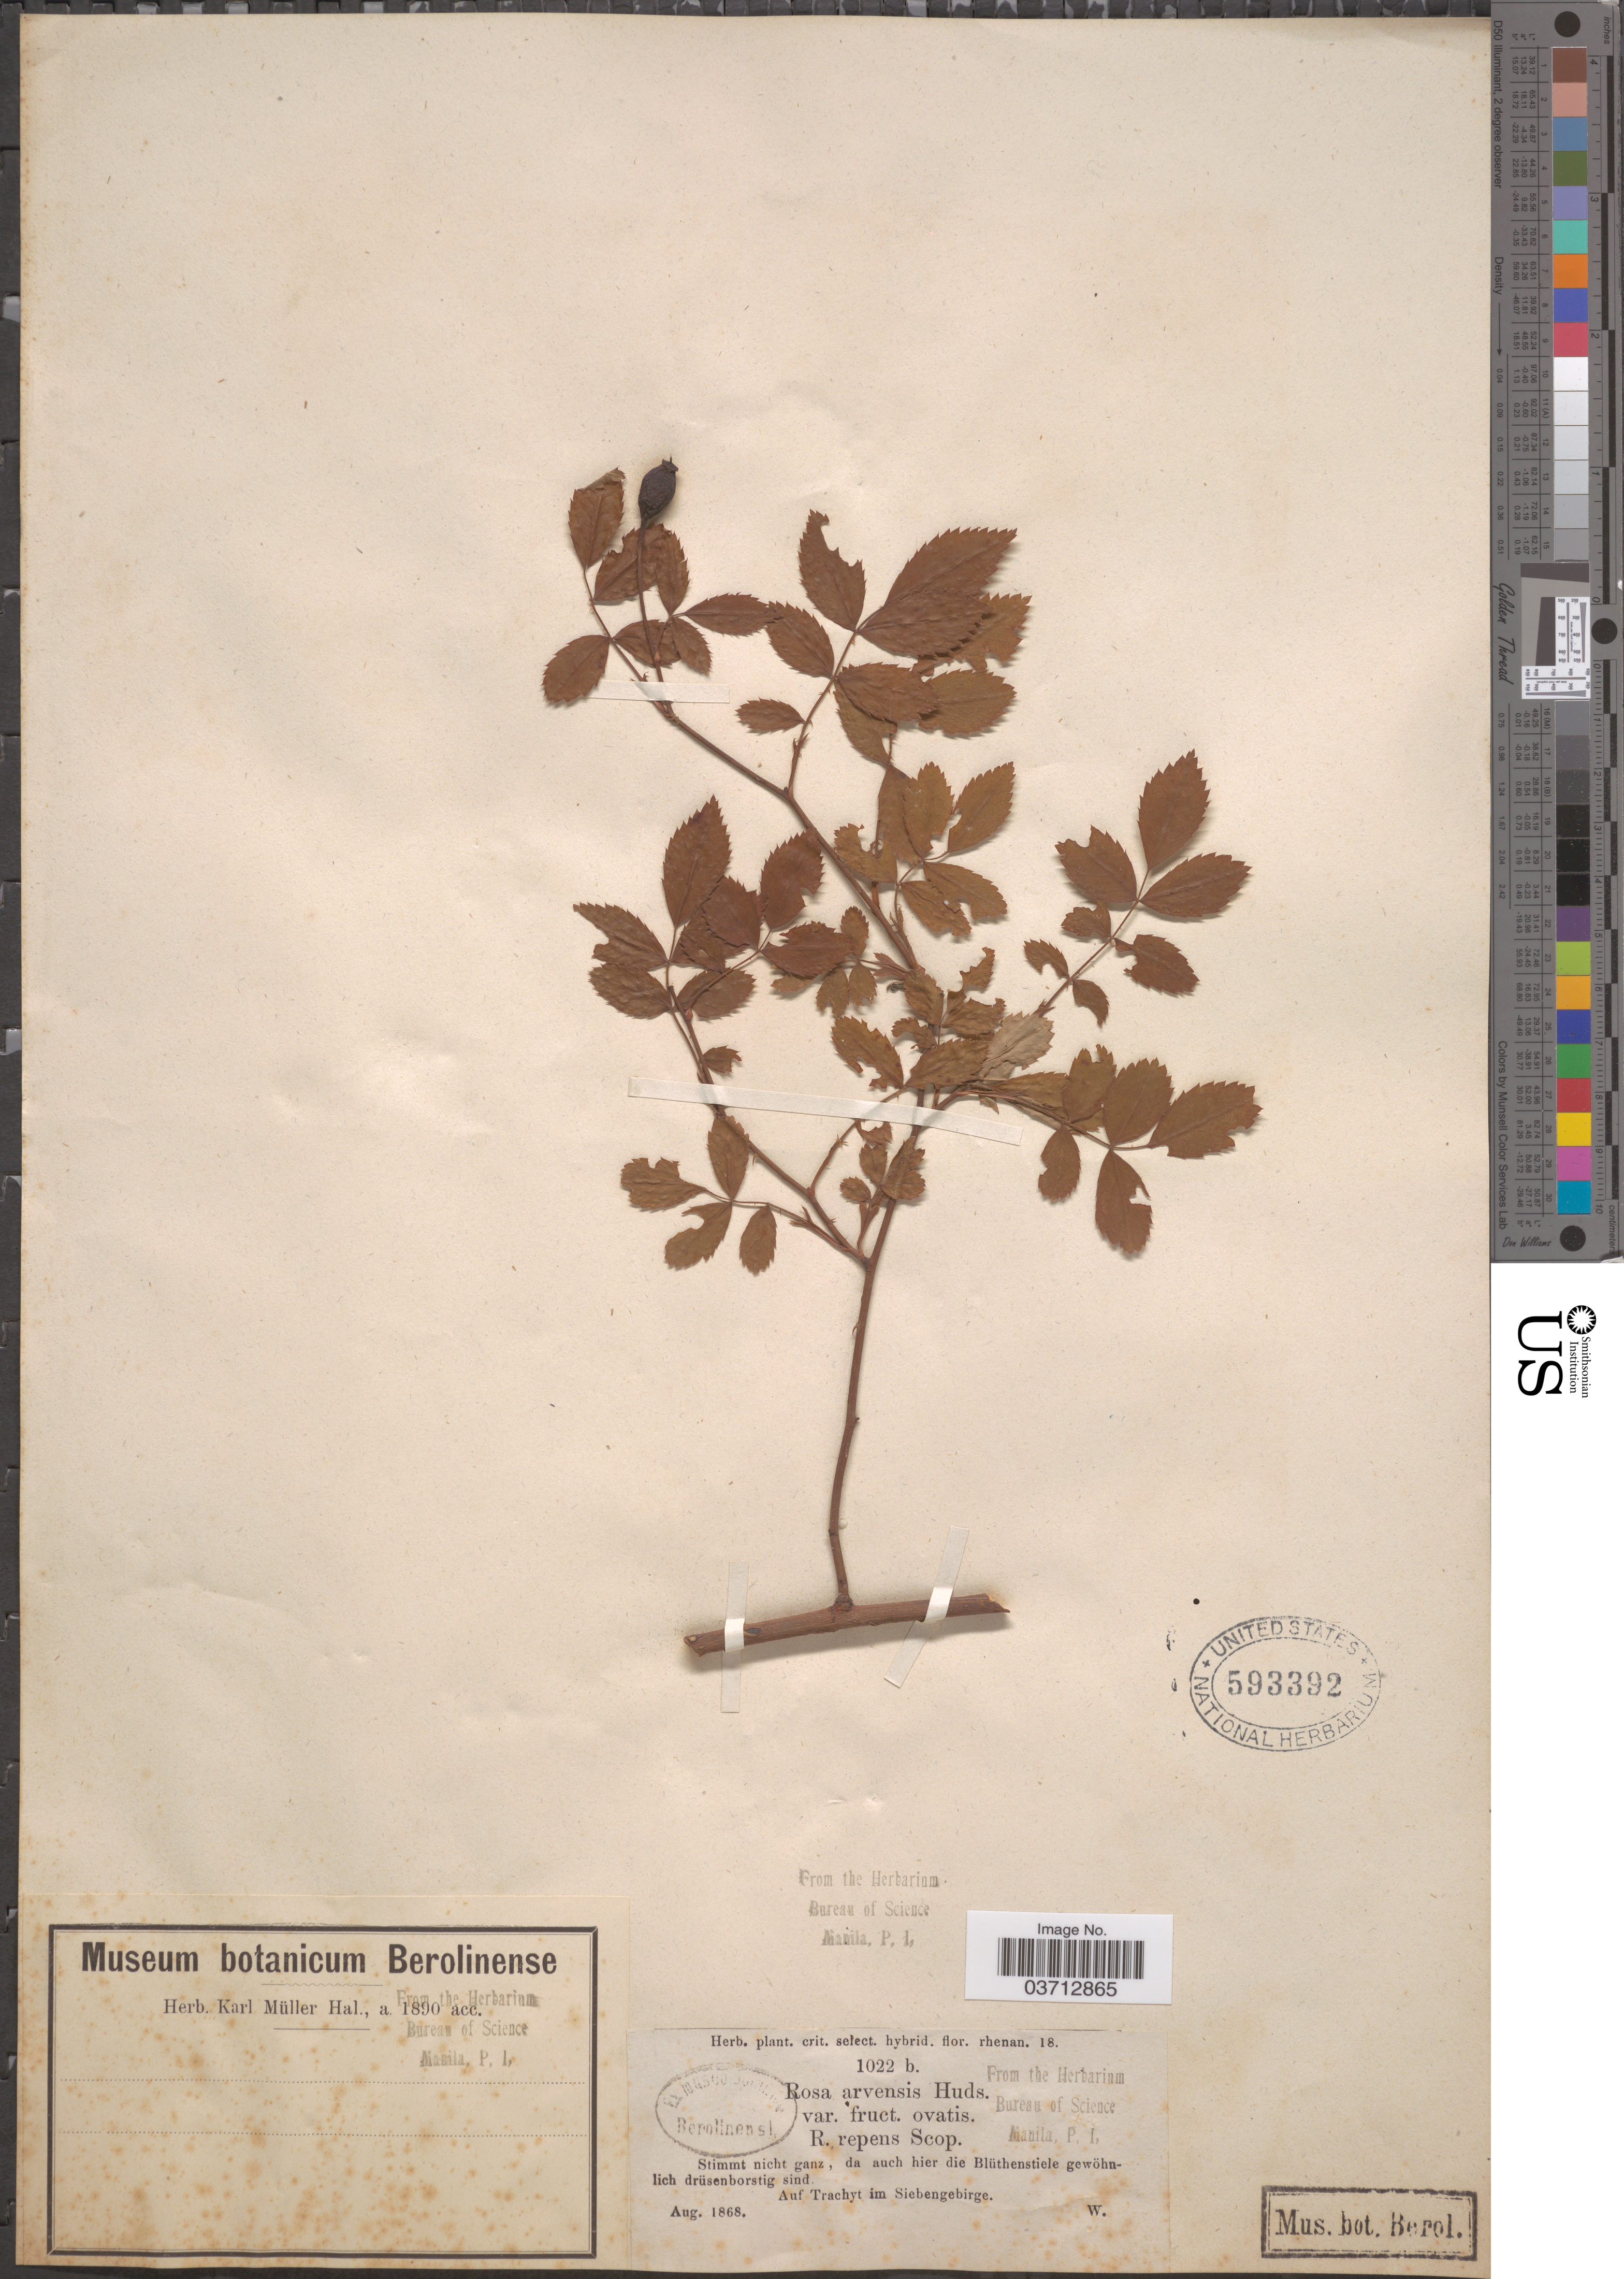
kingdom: Plantae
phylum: Tracheophyta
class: Magnoliopsida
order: Rosales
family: Rosaceae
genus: Rosa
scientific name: Rosa arvensis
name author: Huds.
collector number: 1022b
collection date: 1868-08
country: Germany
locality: Auf Trachyt im Siebengebirge.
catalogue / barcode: US 593392